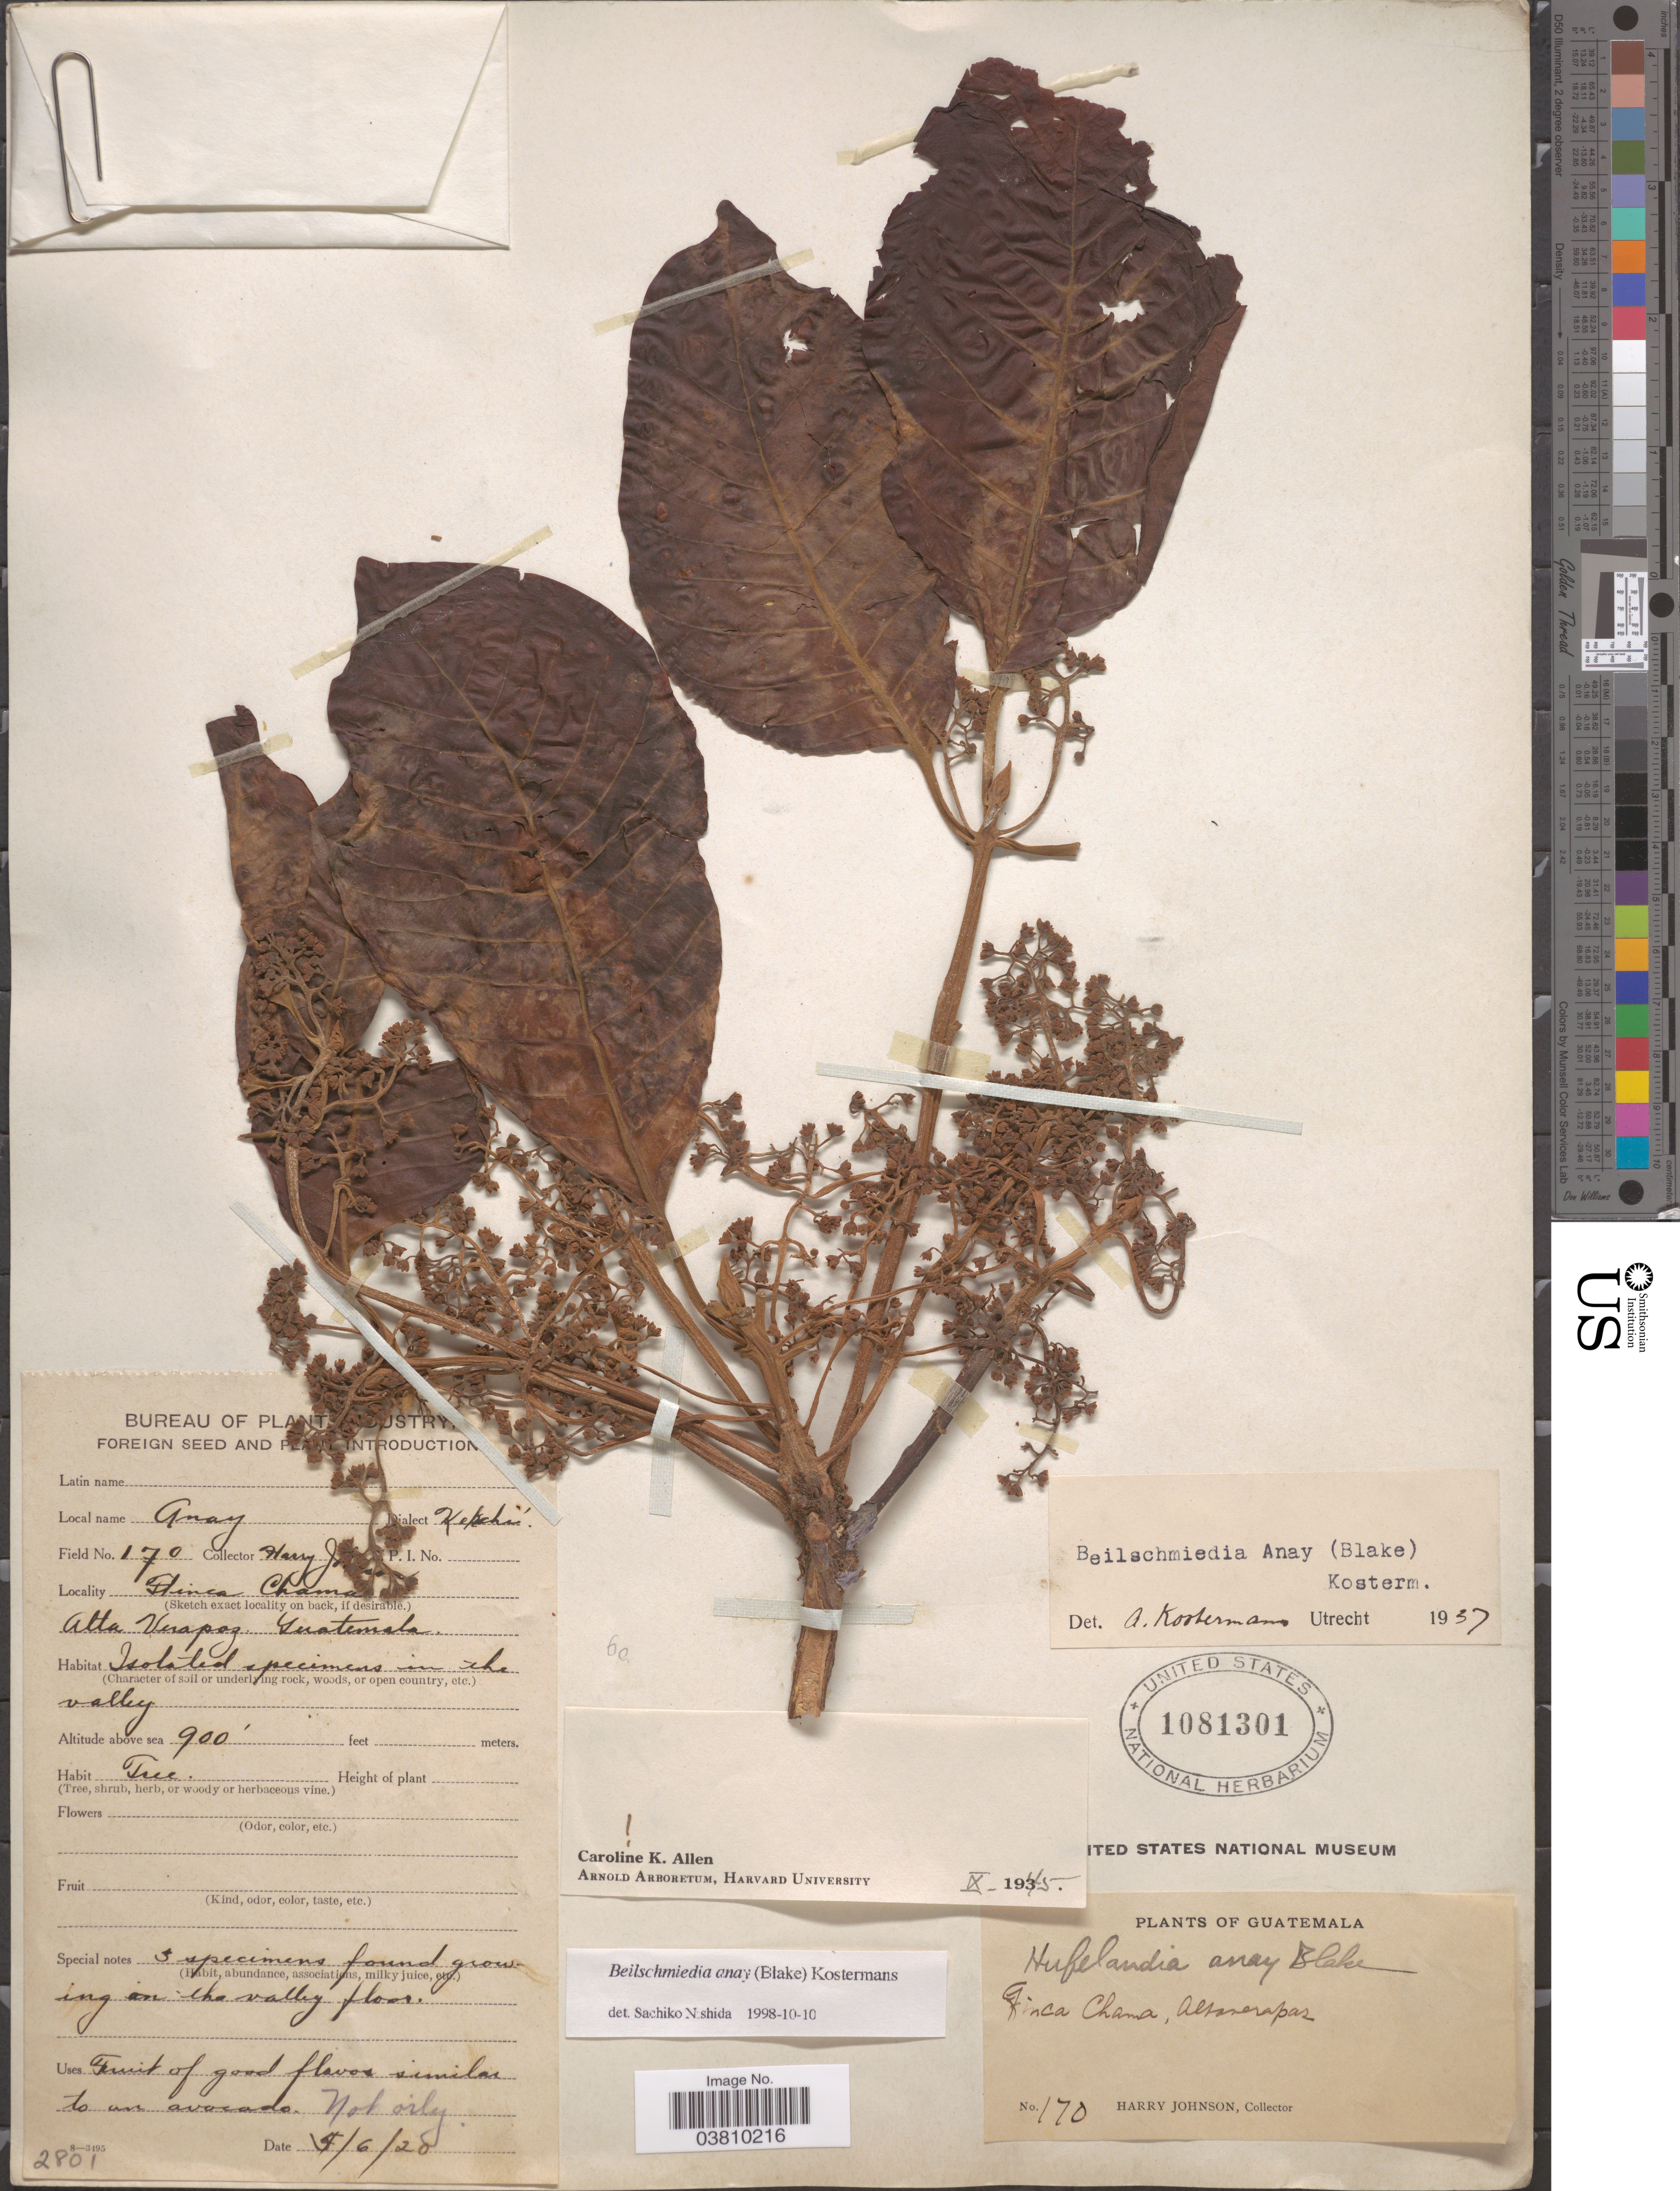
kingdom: Plantae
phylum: Tracheophyta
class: Magnoliopsida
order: Laurales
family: Lauraceae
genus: Beilschmiedia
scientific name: Beilschmiedia anay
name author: (S.F. Blake) Kosterm.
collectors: H. Johnson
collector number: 170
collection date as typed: Transcribed d/m/y: 5/6/20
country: Guatemala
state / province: Alta Verapaz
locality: Finca Chama.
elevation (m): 274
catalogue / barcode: US 1081301